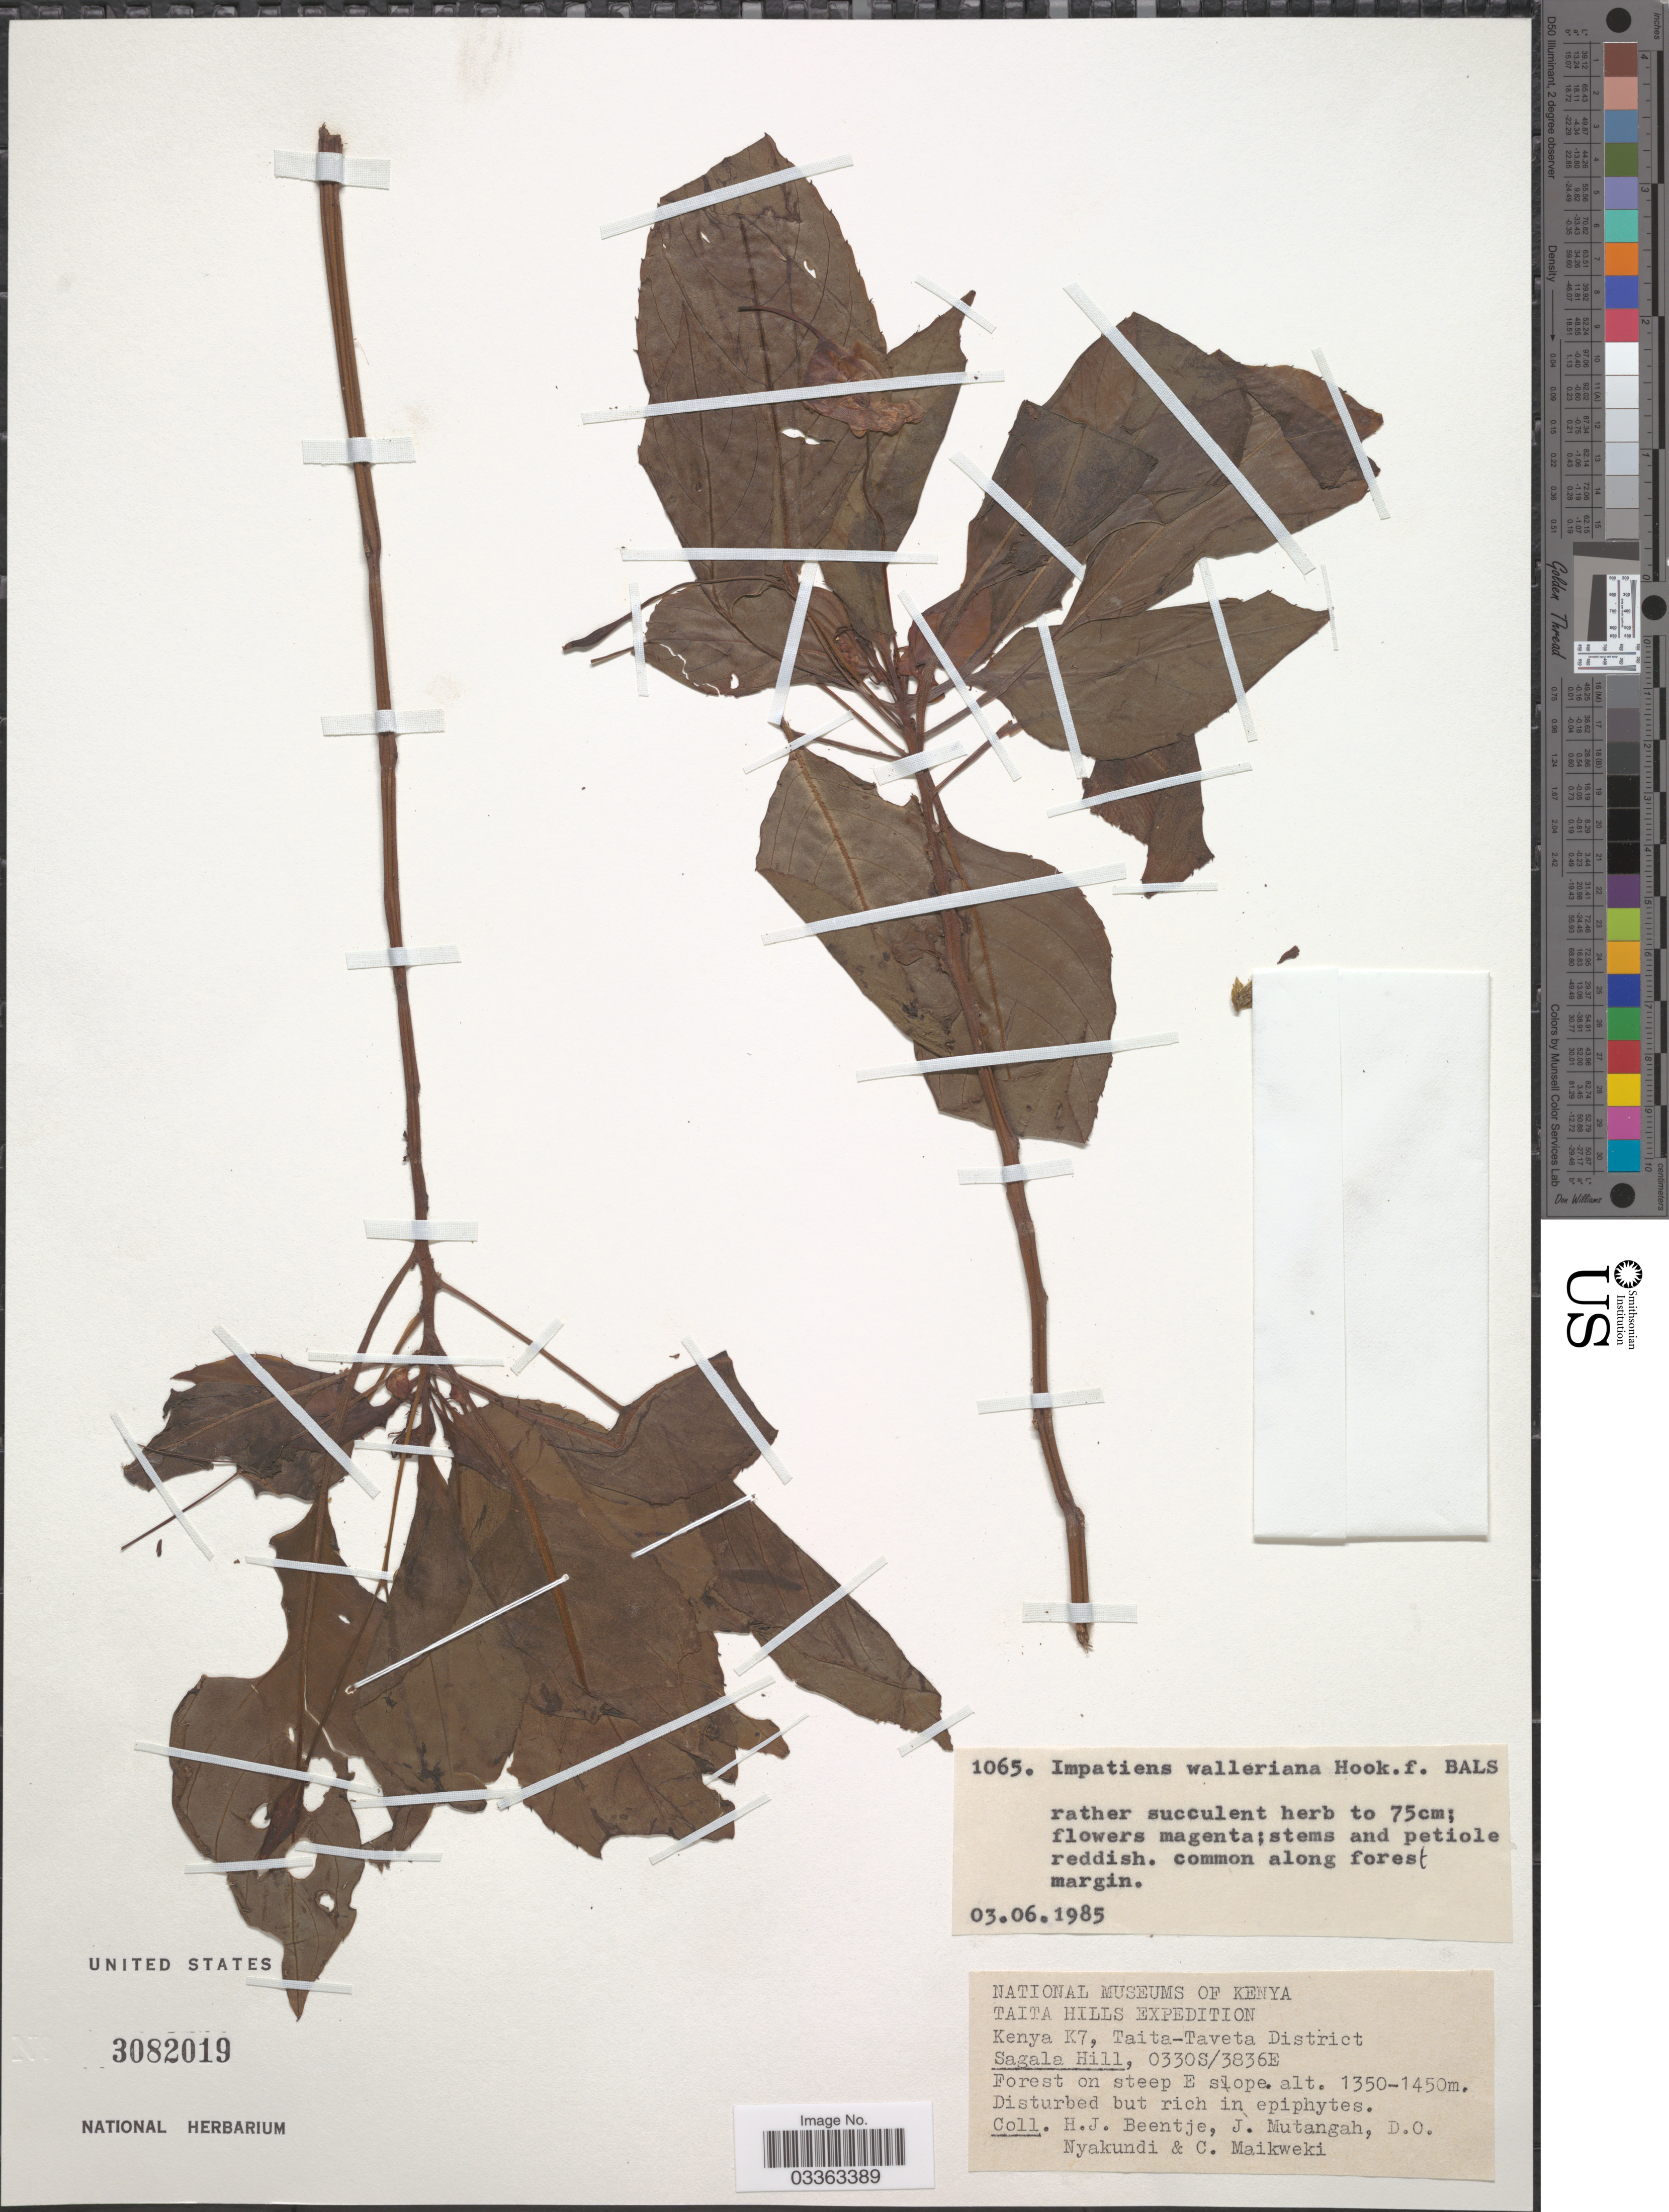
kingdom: Plantae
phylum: Tracheophyta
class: Magnoliopsida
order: Ericales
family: Balsaminaceae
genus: Impatiens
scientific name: Impatiens walleriana 'Super Elfin Red'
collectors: H. J. Beentje, J. Mutangah, D. Nyakundi & C. Maikweki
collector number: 1065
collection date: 1985-06-03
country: Kenya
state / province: Taita Taveta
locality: Taita Hills, K7, Taita-Taveta District, Sagala Hill.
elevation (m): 1350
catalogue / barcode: US 3082019